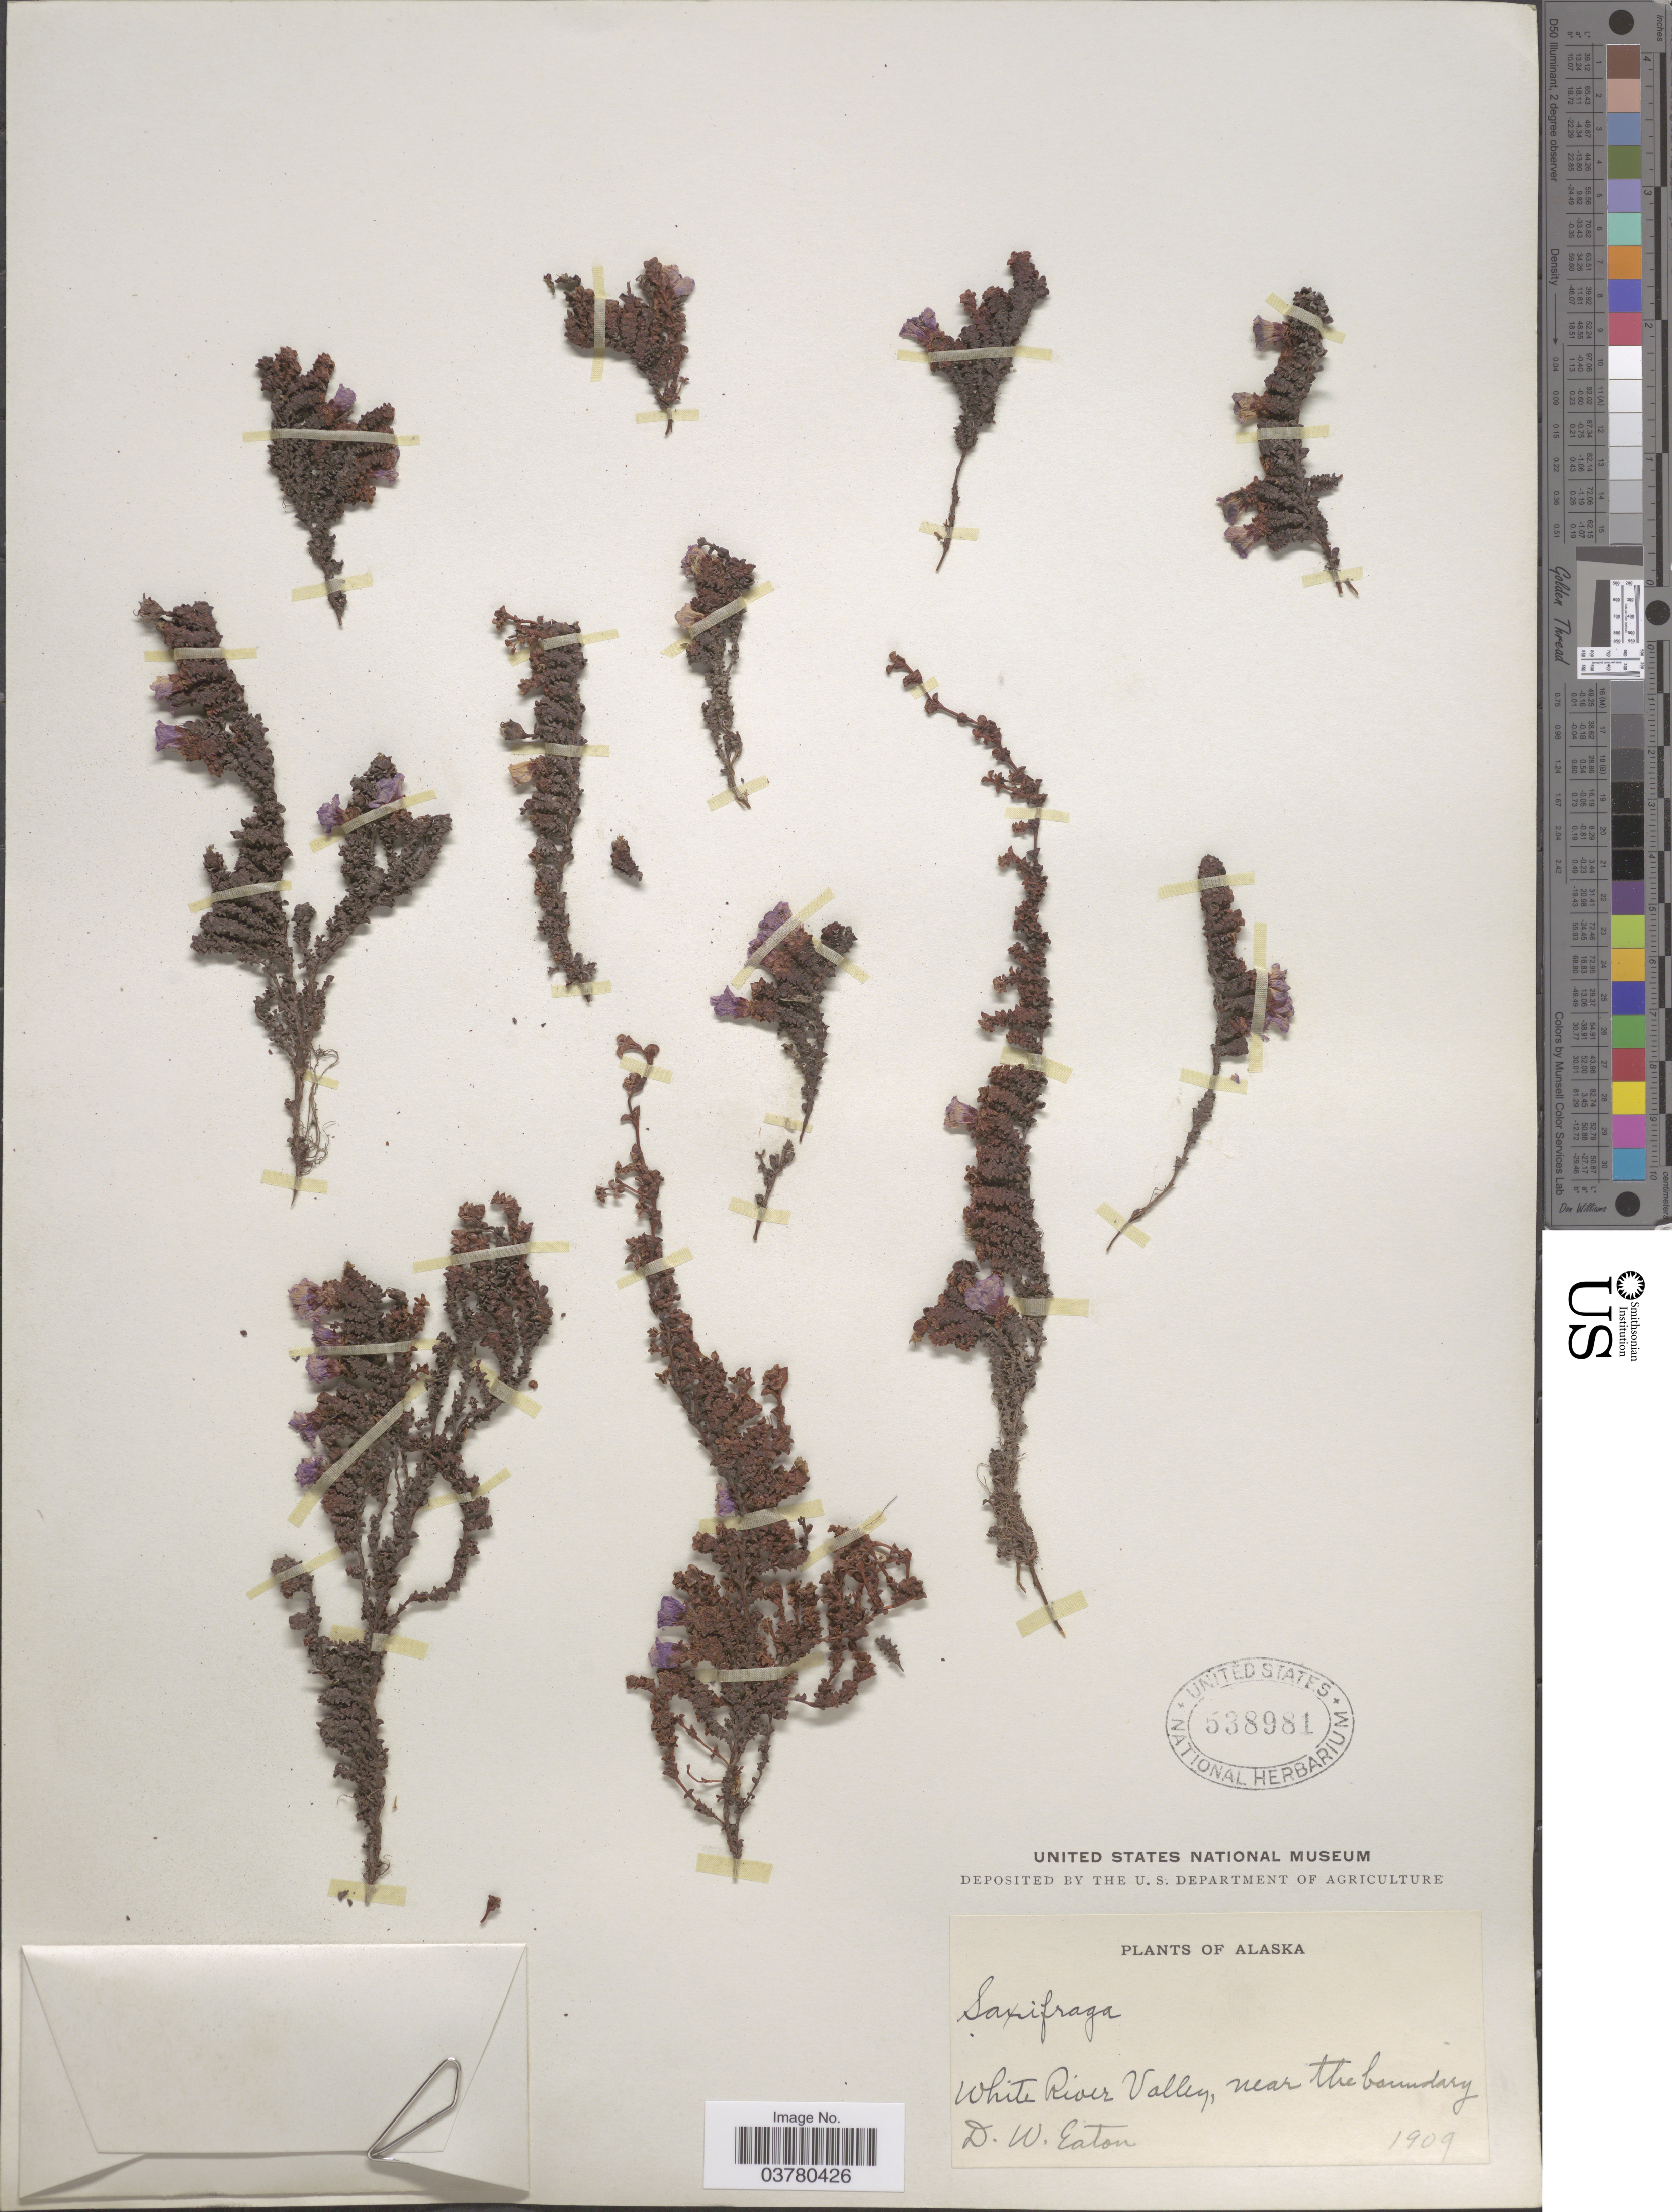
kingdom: Plantae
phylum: Tracheophyta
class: Magnoliopsida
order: Saxifragales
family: Saxifragaceae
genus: Saxifraga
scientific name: Saxifraga oppositifolia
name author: L.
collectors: D. Eaton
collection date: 1909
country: United States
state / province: Alaska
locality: White River Valley, near the boundary.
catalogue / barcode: US 538981